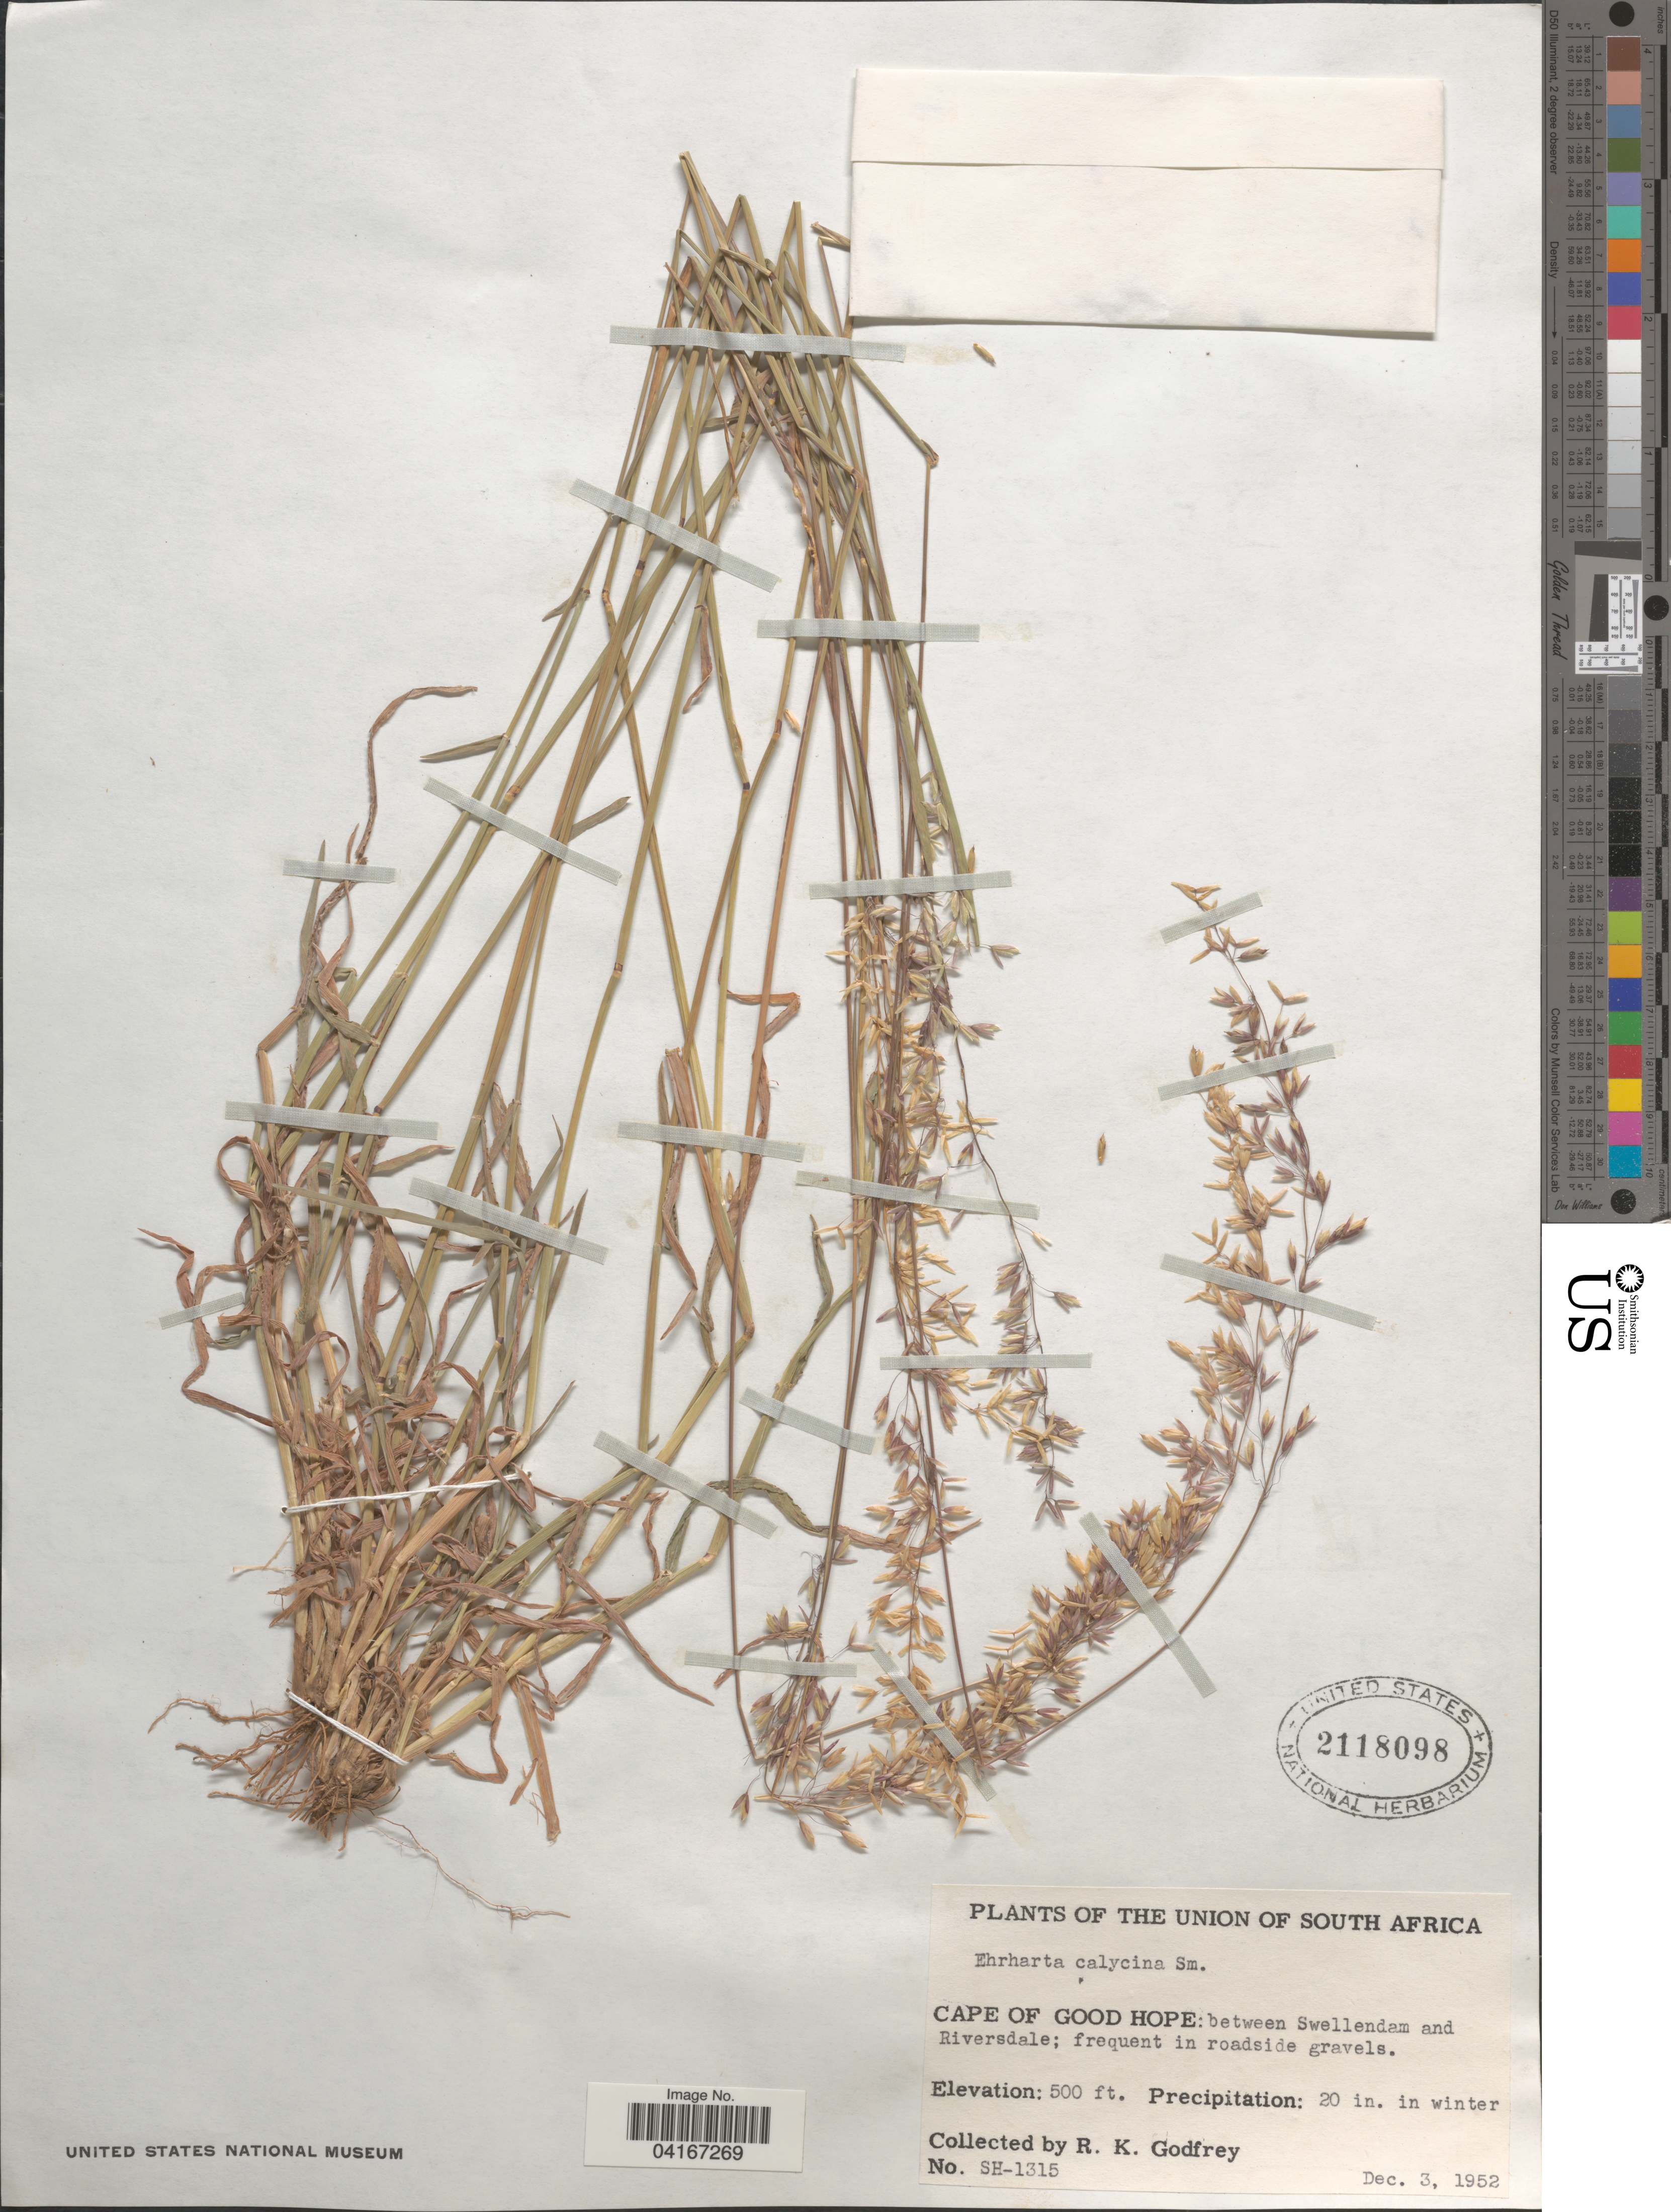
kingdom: Plantae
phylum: Tracheophyta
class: Liliopsida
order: Poales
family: Poaceae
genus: Ehrharta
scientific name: Ehrharta calycina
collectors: R. K. Godfrey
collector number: SH-1315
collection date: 1952-12-03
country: South Africa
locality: The Union of South Africa. Cape of Good Hope: between Swellendam and Riversdale.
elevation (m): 152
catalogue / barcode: US 2118098